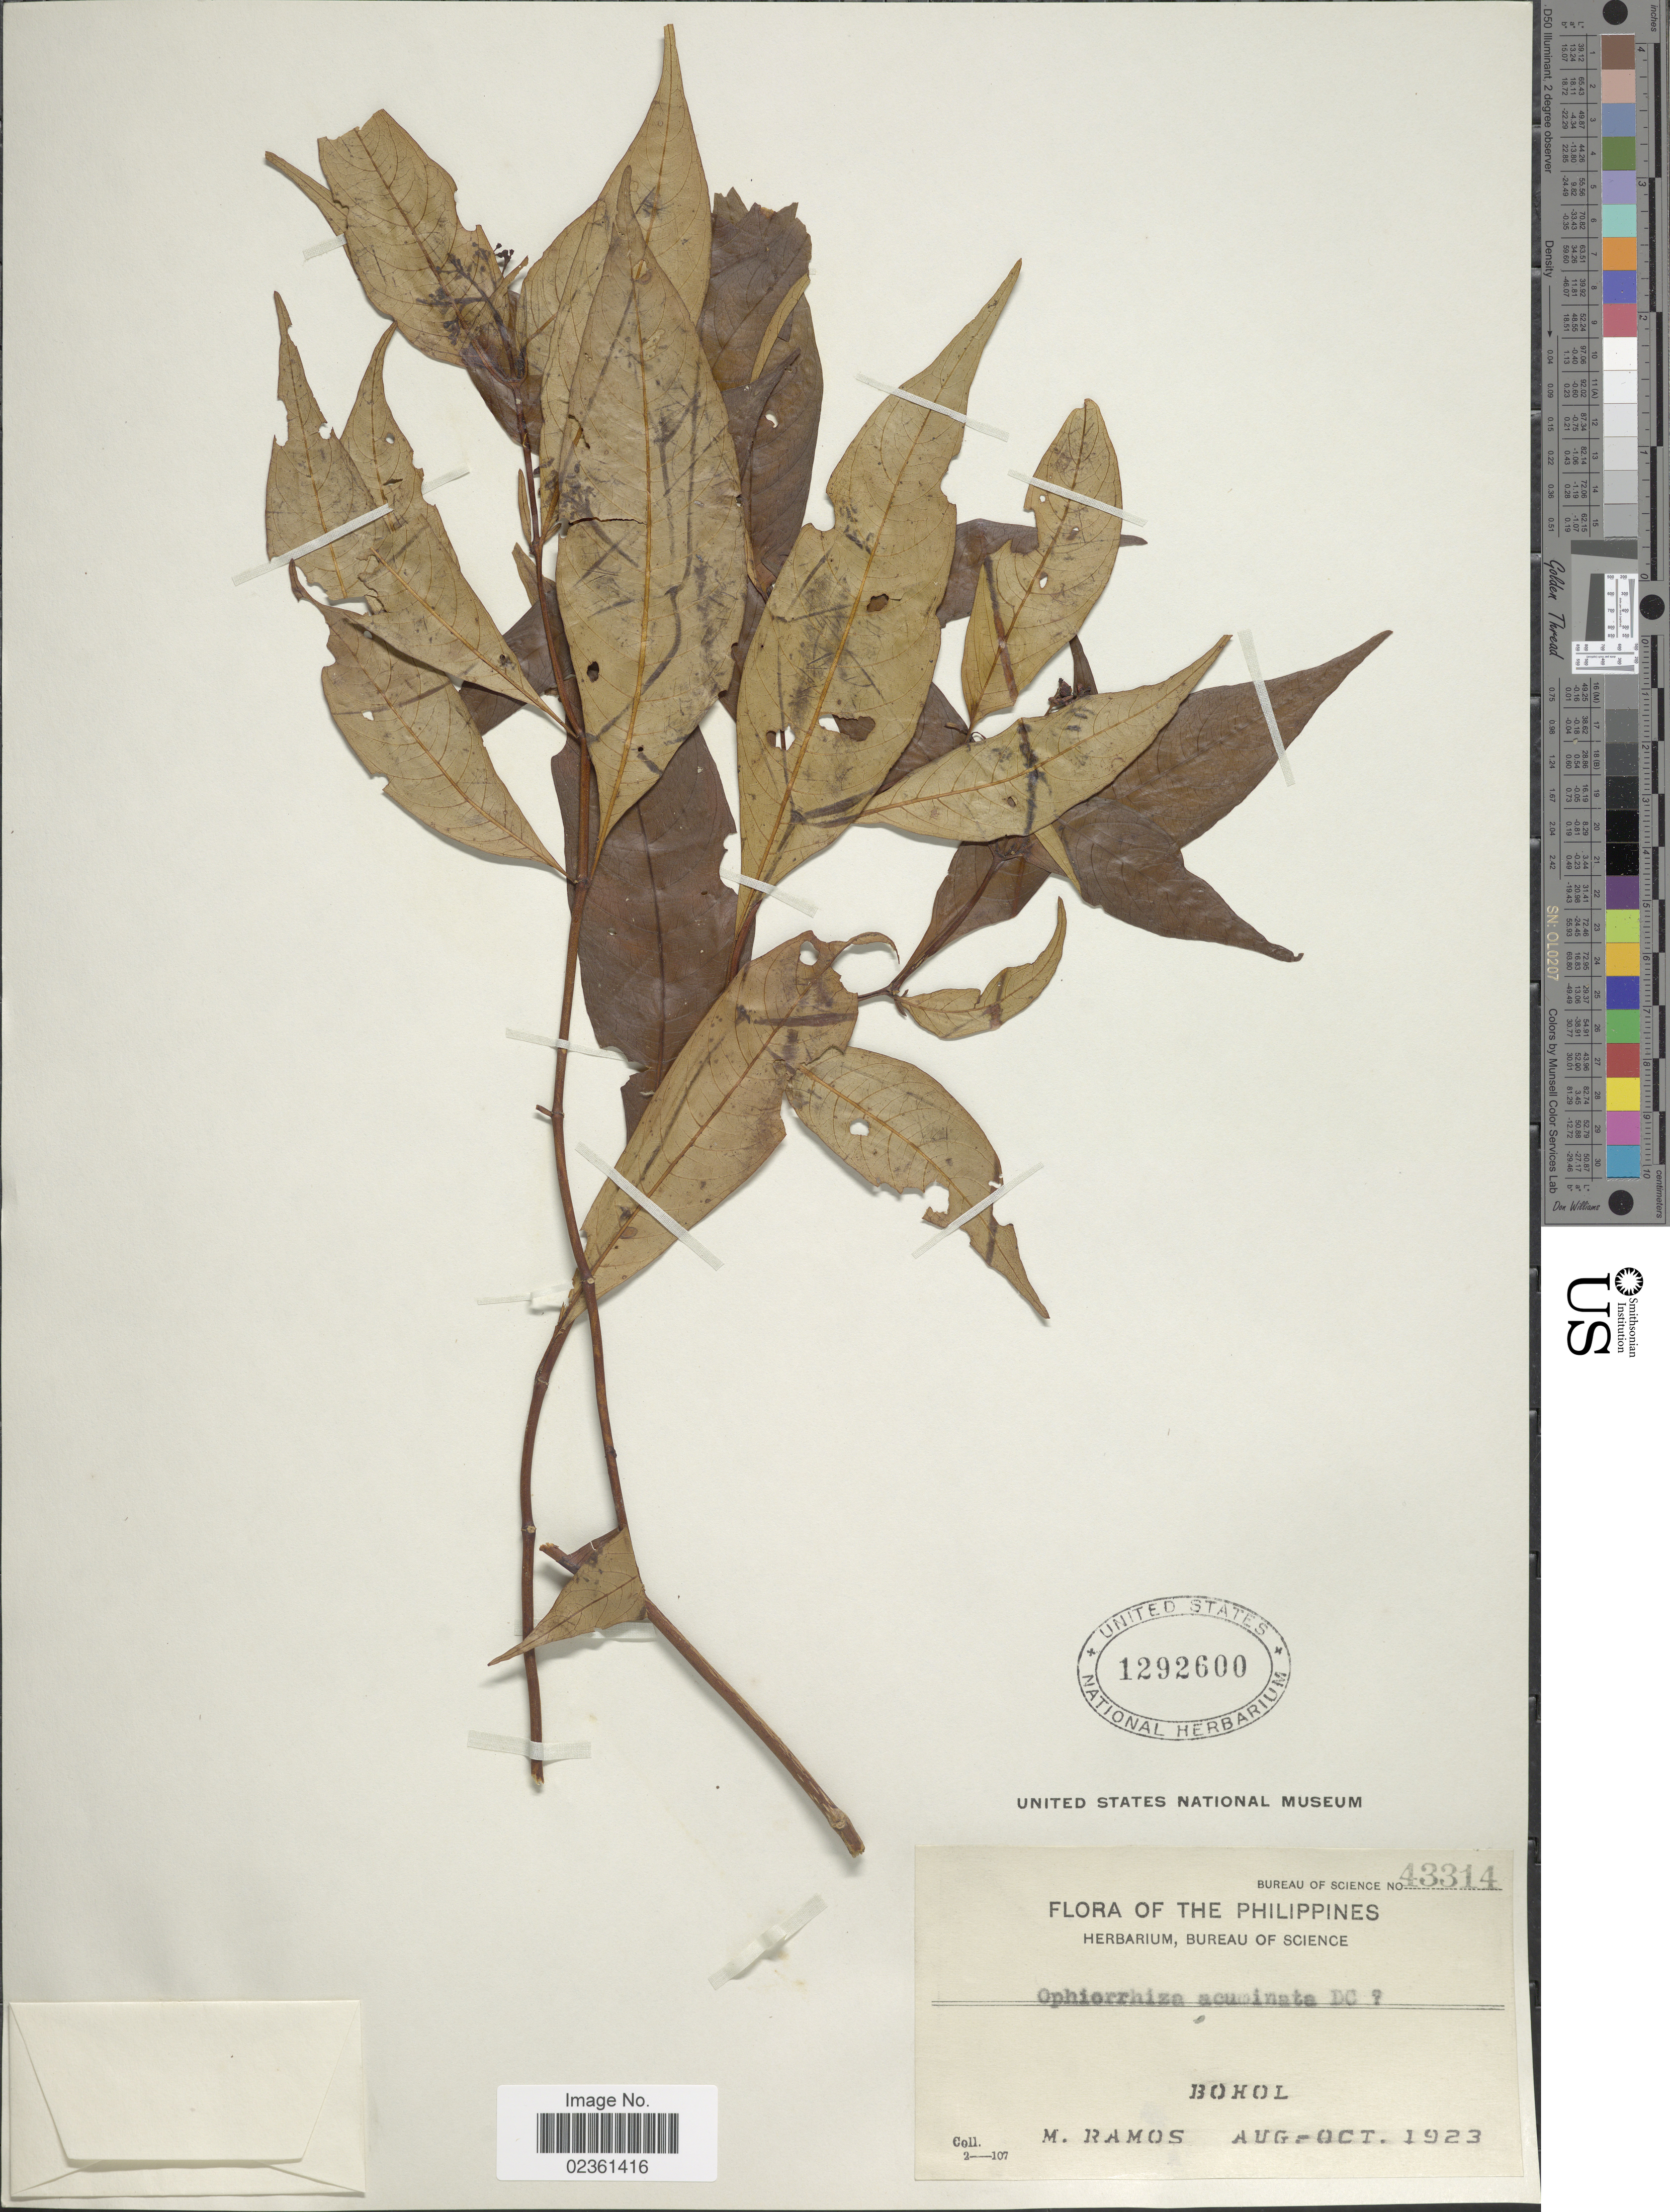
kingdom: Plantae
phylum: Tracheophyta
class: Magnoliopsida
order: Gentianales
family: Rubiaceae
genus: Ophiorrhiza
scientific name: Ophiorrhiza acuminata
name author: DC.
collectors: M. Ramos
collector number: Bureau of Science 43314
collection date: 1923-08/1923-10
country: Philippines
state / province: Central Visayas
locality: Bohol.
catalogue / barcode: US 1292600